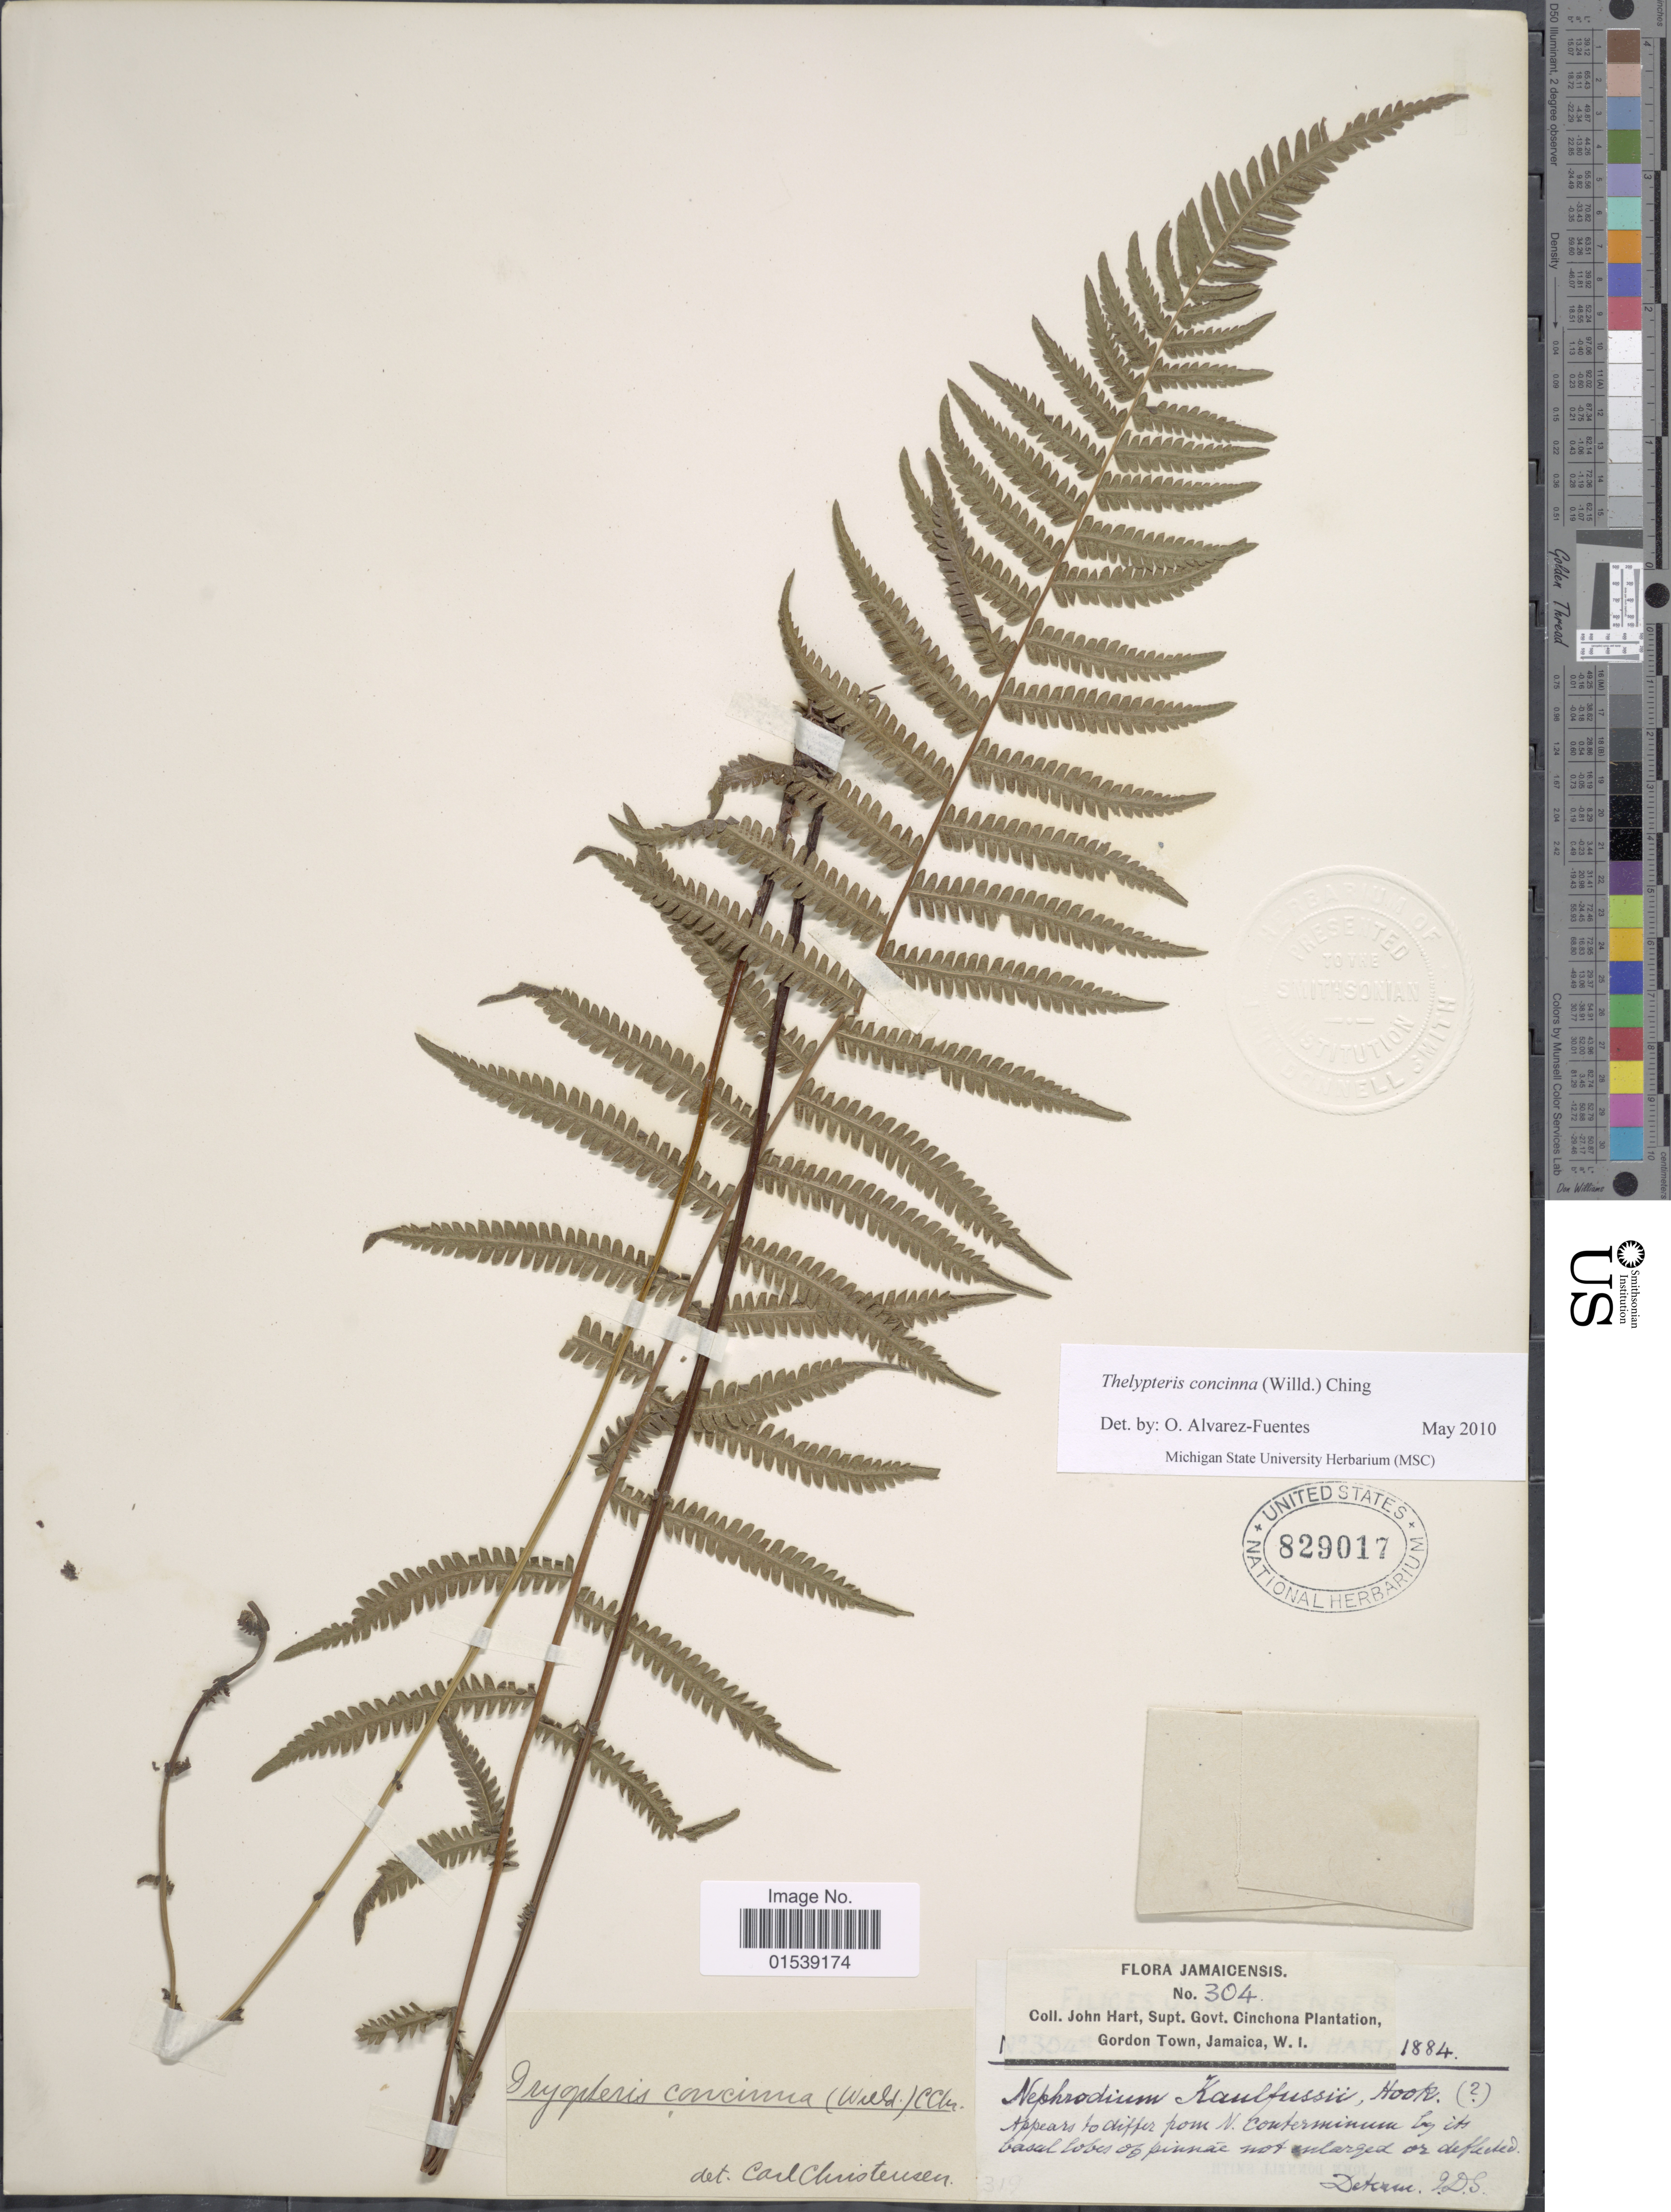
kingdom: Plantae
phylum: Tracheophyta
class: Polypodiopsida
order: Polypodiales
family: Thelypteridaceae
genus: Amauropelta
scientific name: Amauropelta concinna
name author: (Willd.) Pic. Serm.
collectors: J. H. Hart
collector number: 304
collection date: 1884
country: Jamaica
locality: Jamaicensis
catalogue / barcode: US 829017